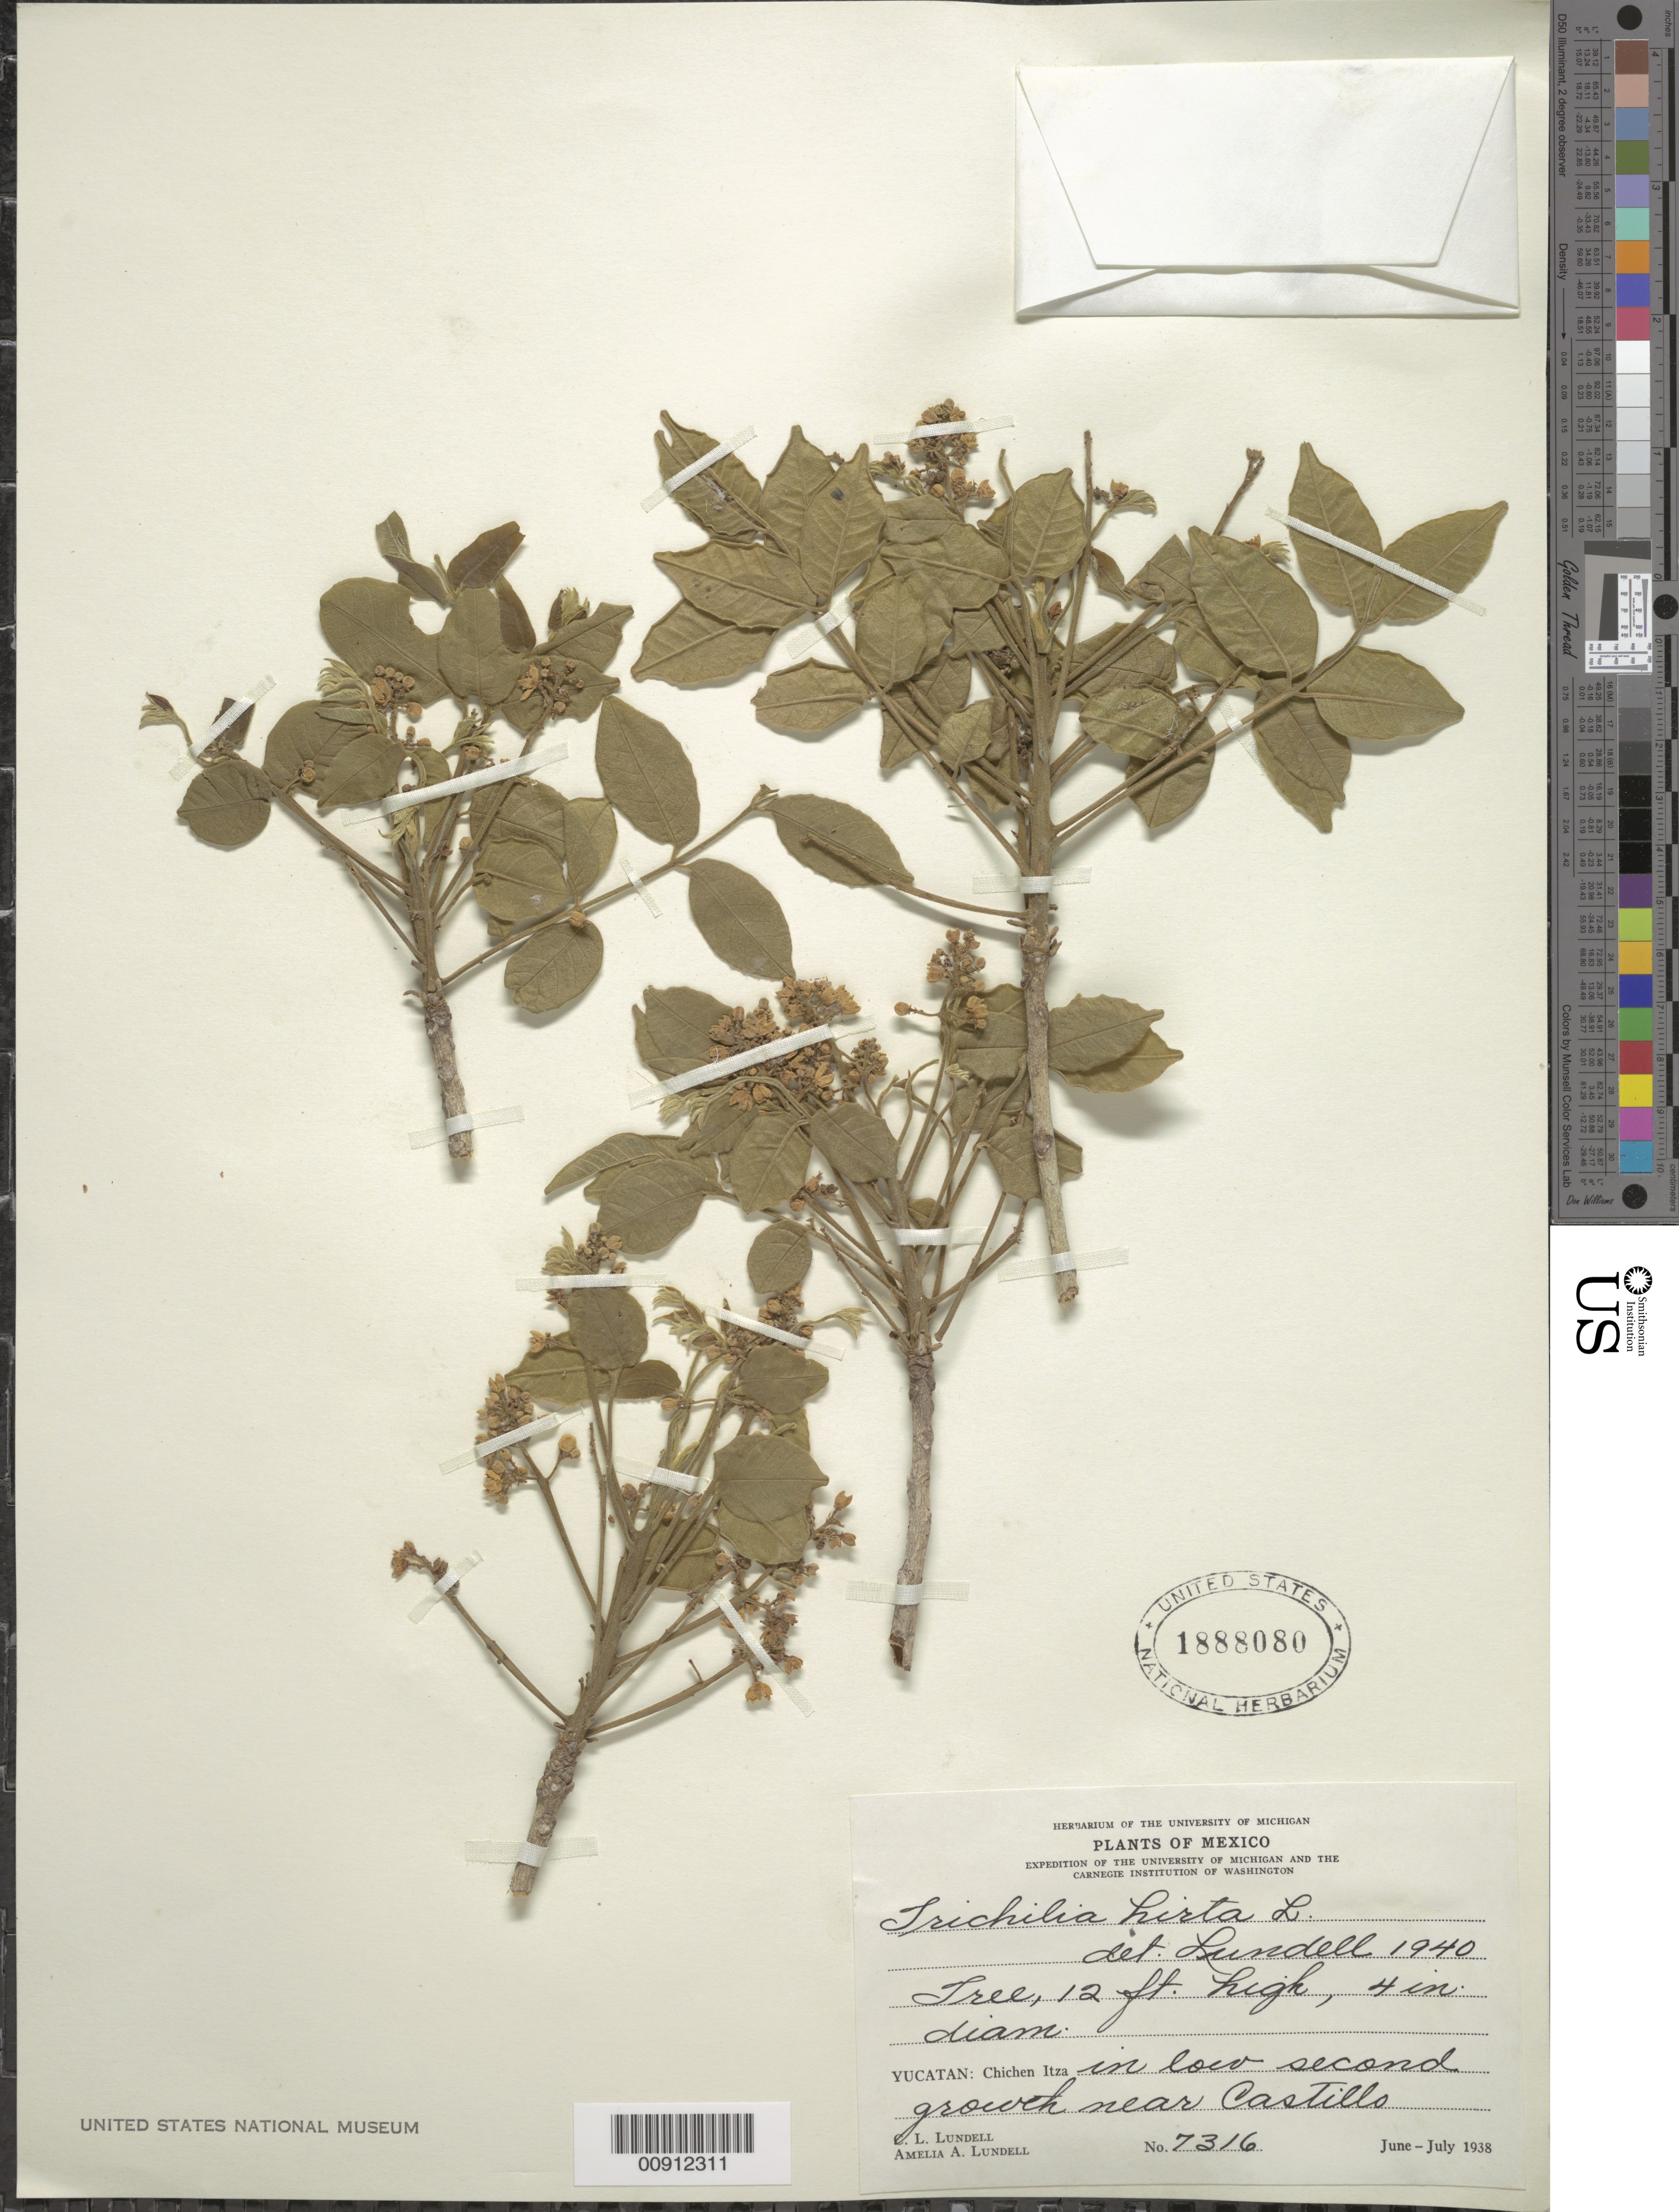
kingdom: Plantae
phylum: Tracheophyta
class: Magnoliopsida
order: Sapindales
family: Meliaceae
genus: Trichilia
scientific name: Trichilia hirta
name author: L.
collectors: C. L. Lundell & A. A. Lundell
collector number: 7316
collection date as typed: Jun 1938 to -- Jul 1938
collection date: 1938-06/1938-07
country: Mexico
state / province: Yucatán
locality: Yucatán: Chichen Itza. Near Castillo.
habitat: In low second growth.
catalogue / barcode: US 1888080